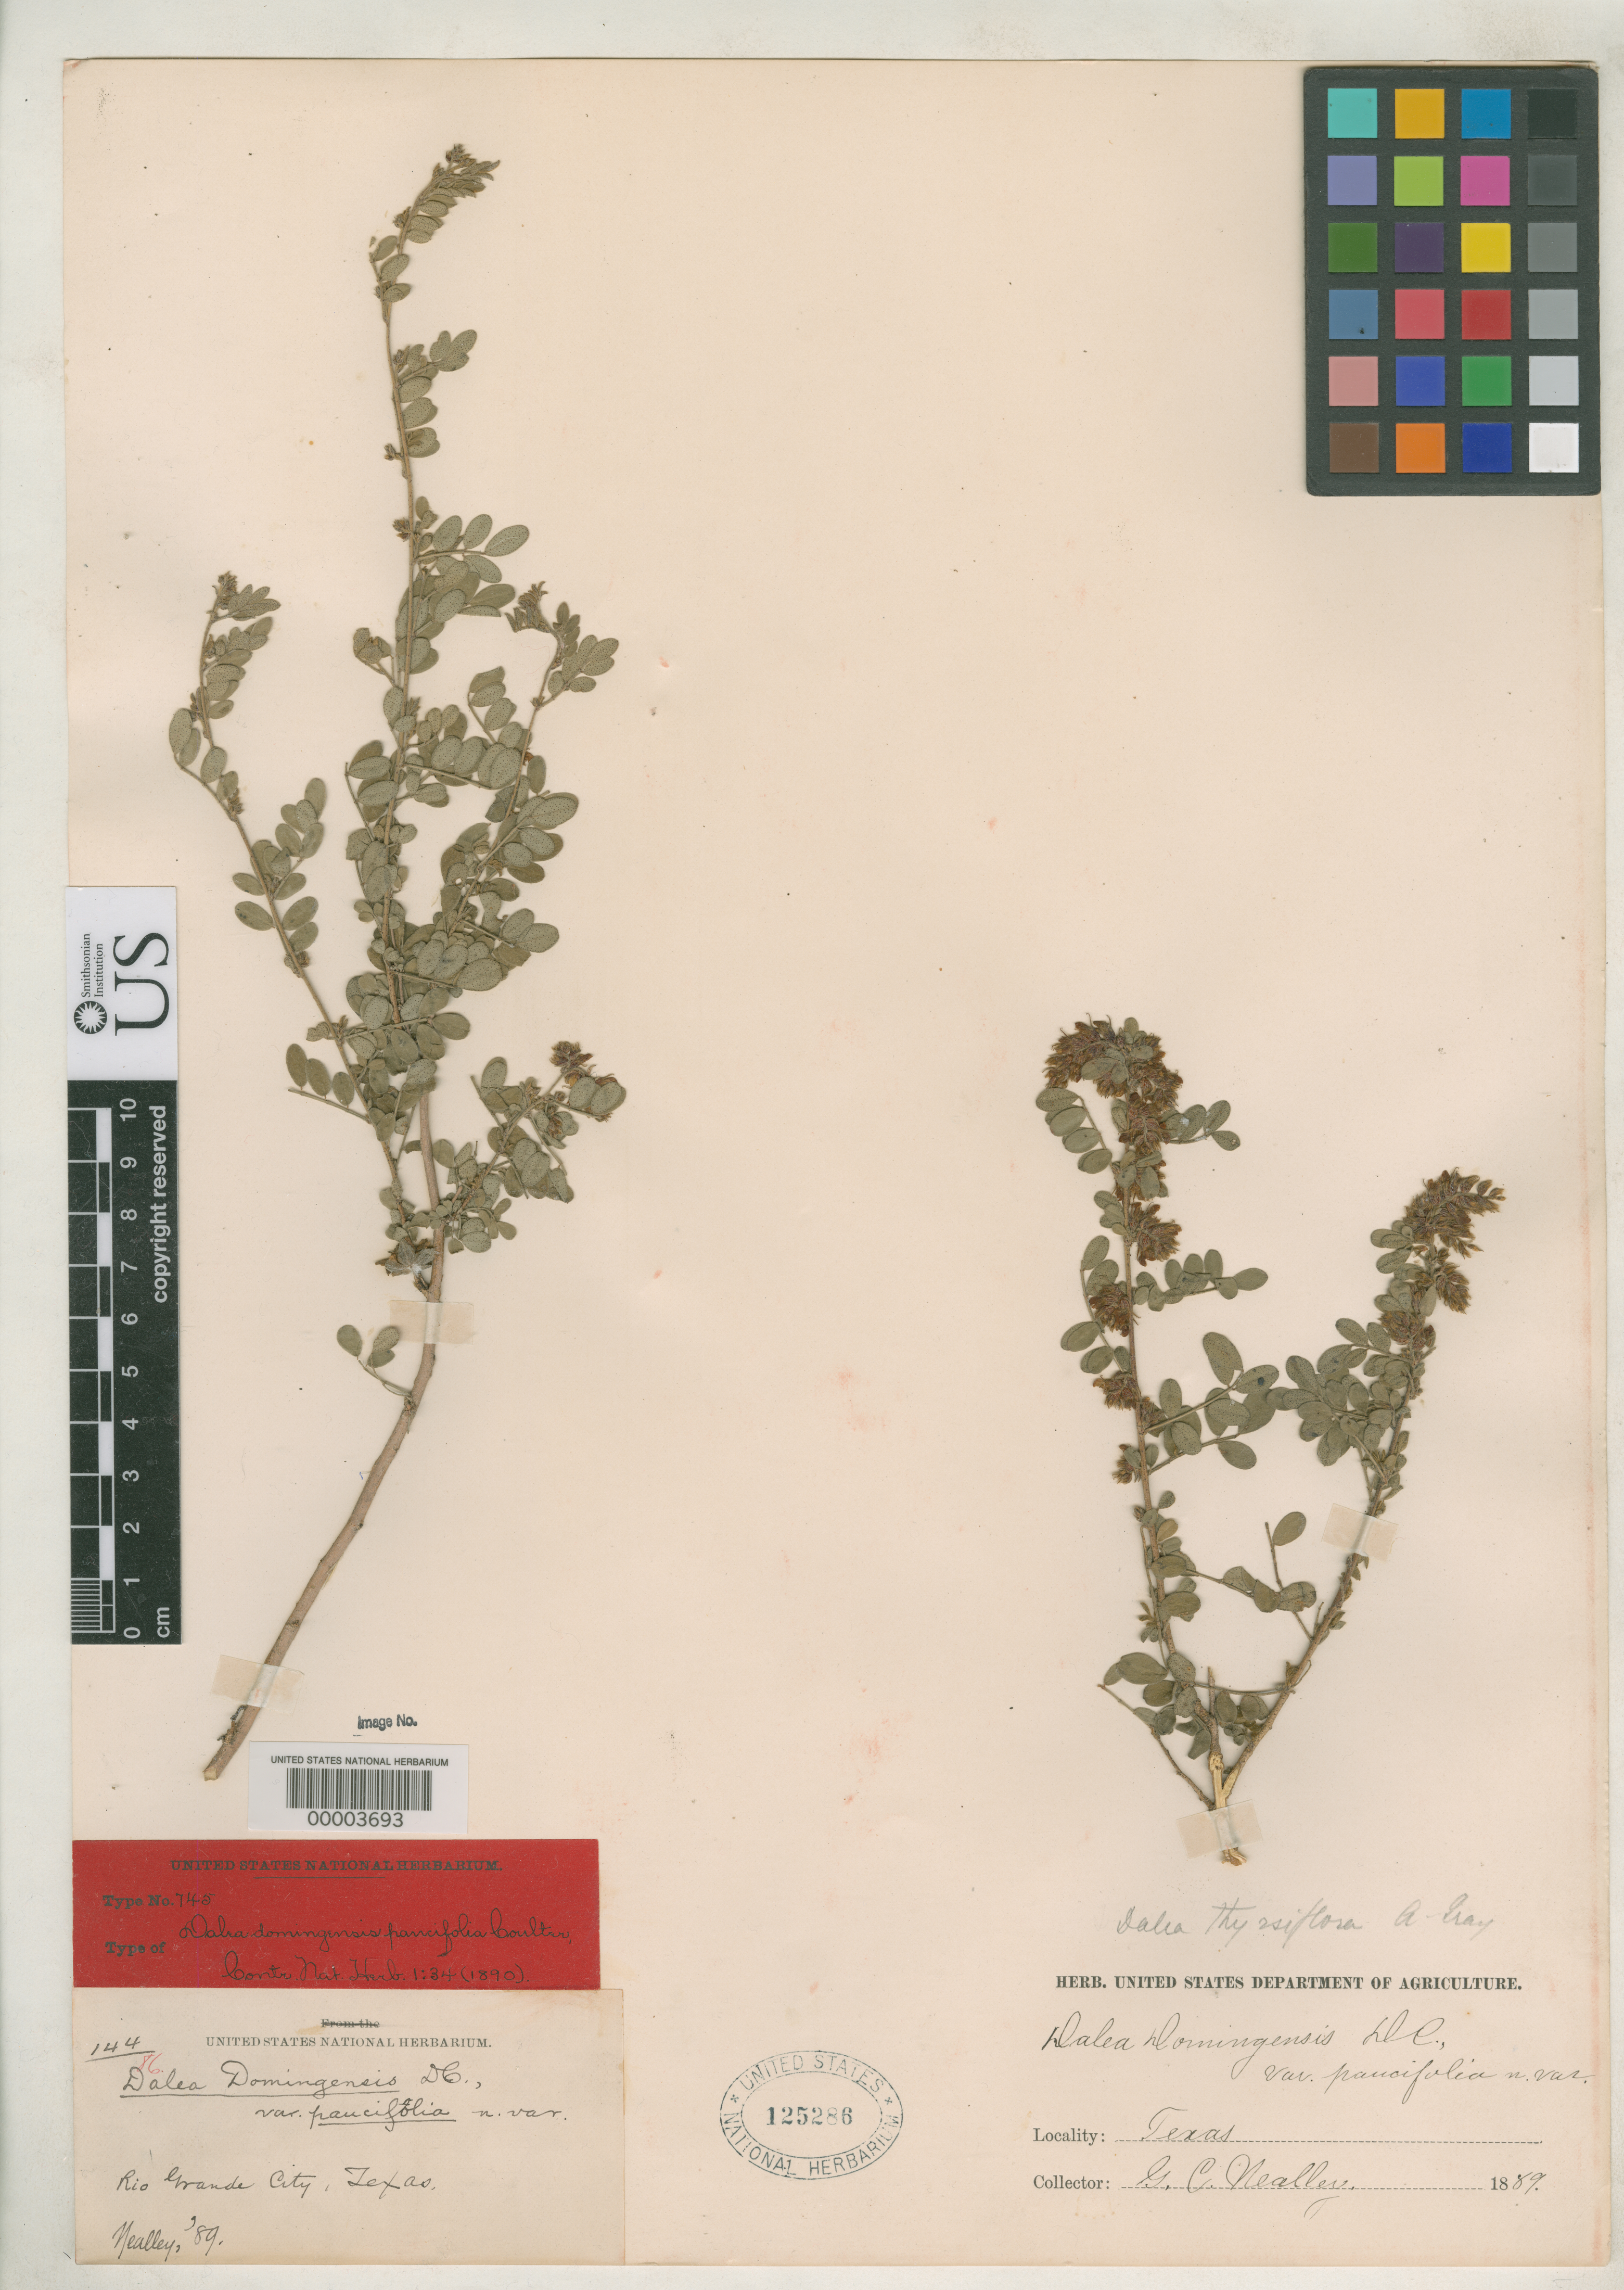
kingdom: Plantae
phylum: Tracheophyta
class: Magnoliopsida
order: Fabales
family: Fabaceae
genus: Dalea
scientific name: Dalea domingensis var. paucifolia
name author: J.M. Coult.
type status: Syntype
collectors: G. C. Nealley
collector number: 86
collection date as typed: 1889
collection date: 1889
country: United States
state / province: Texas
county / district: Starr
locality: Rio Grande City.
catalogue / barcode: US 125286